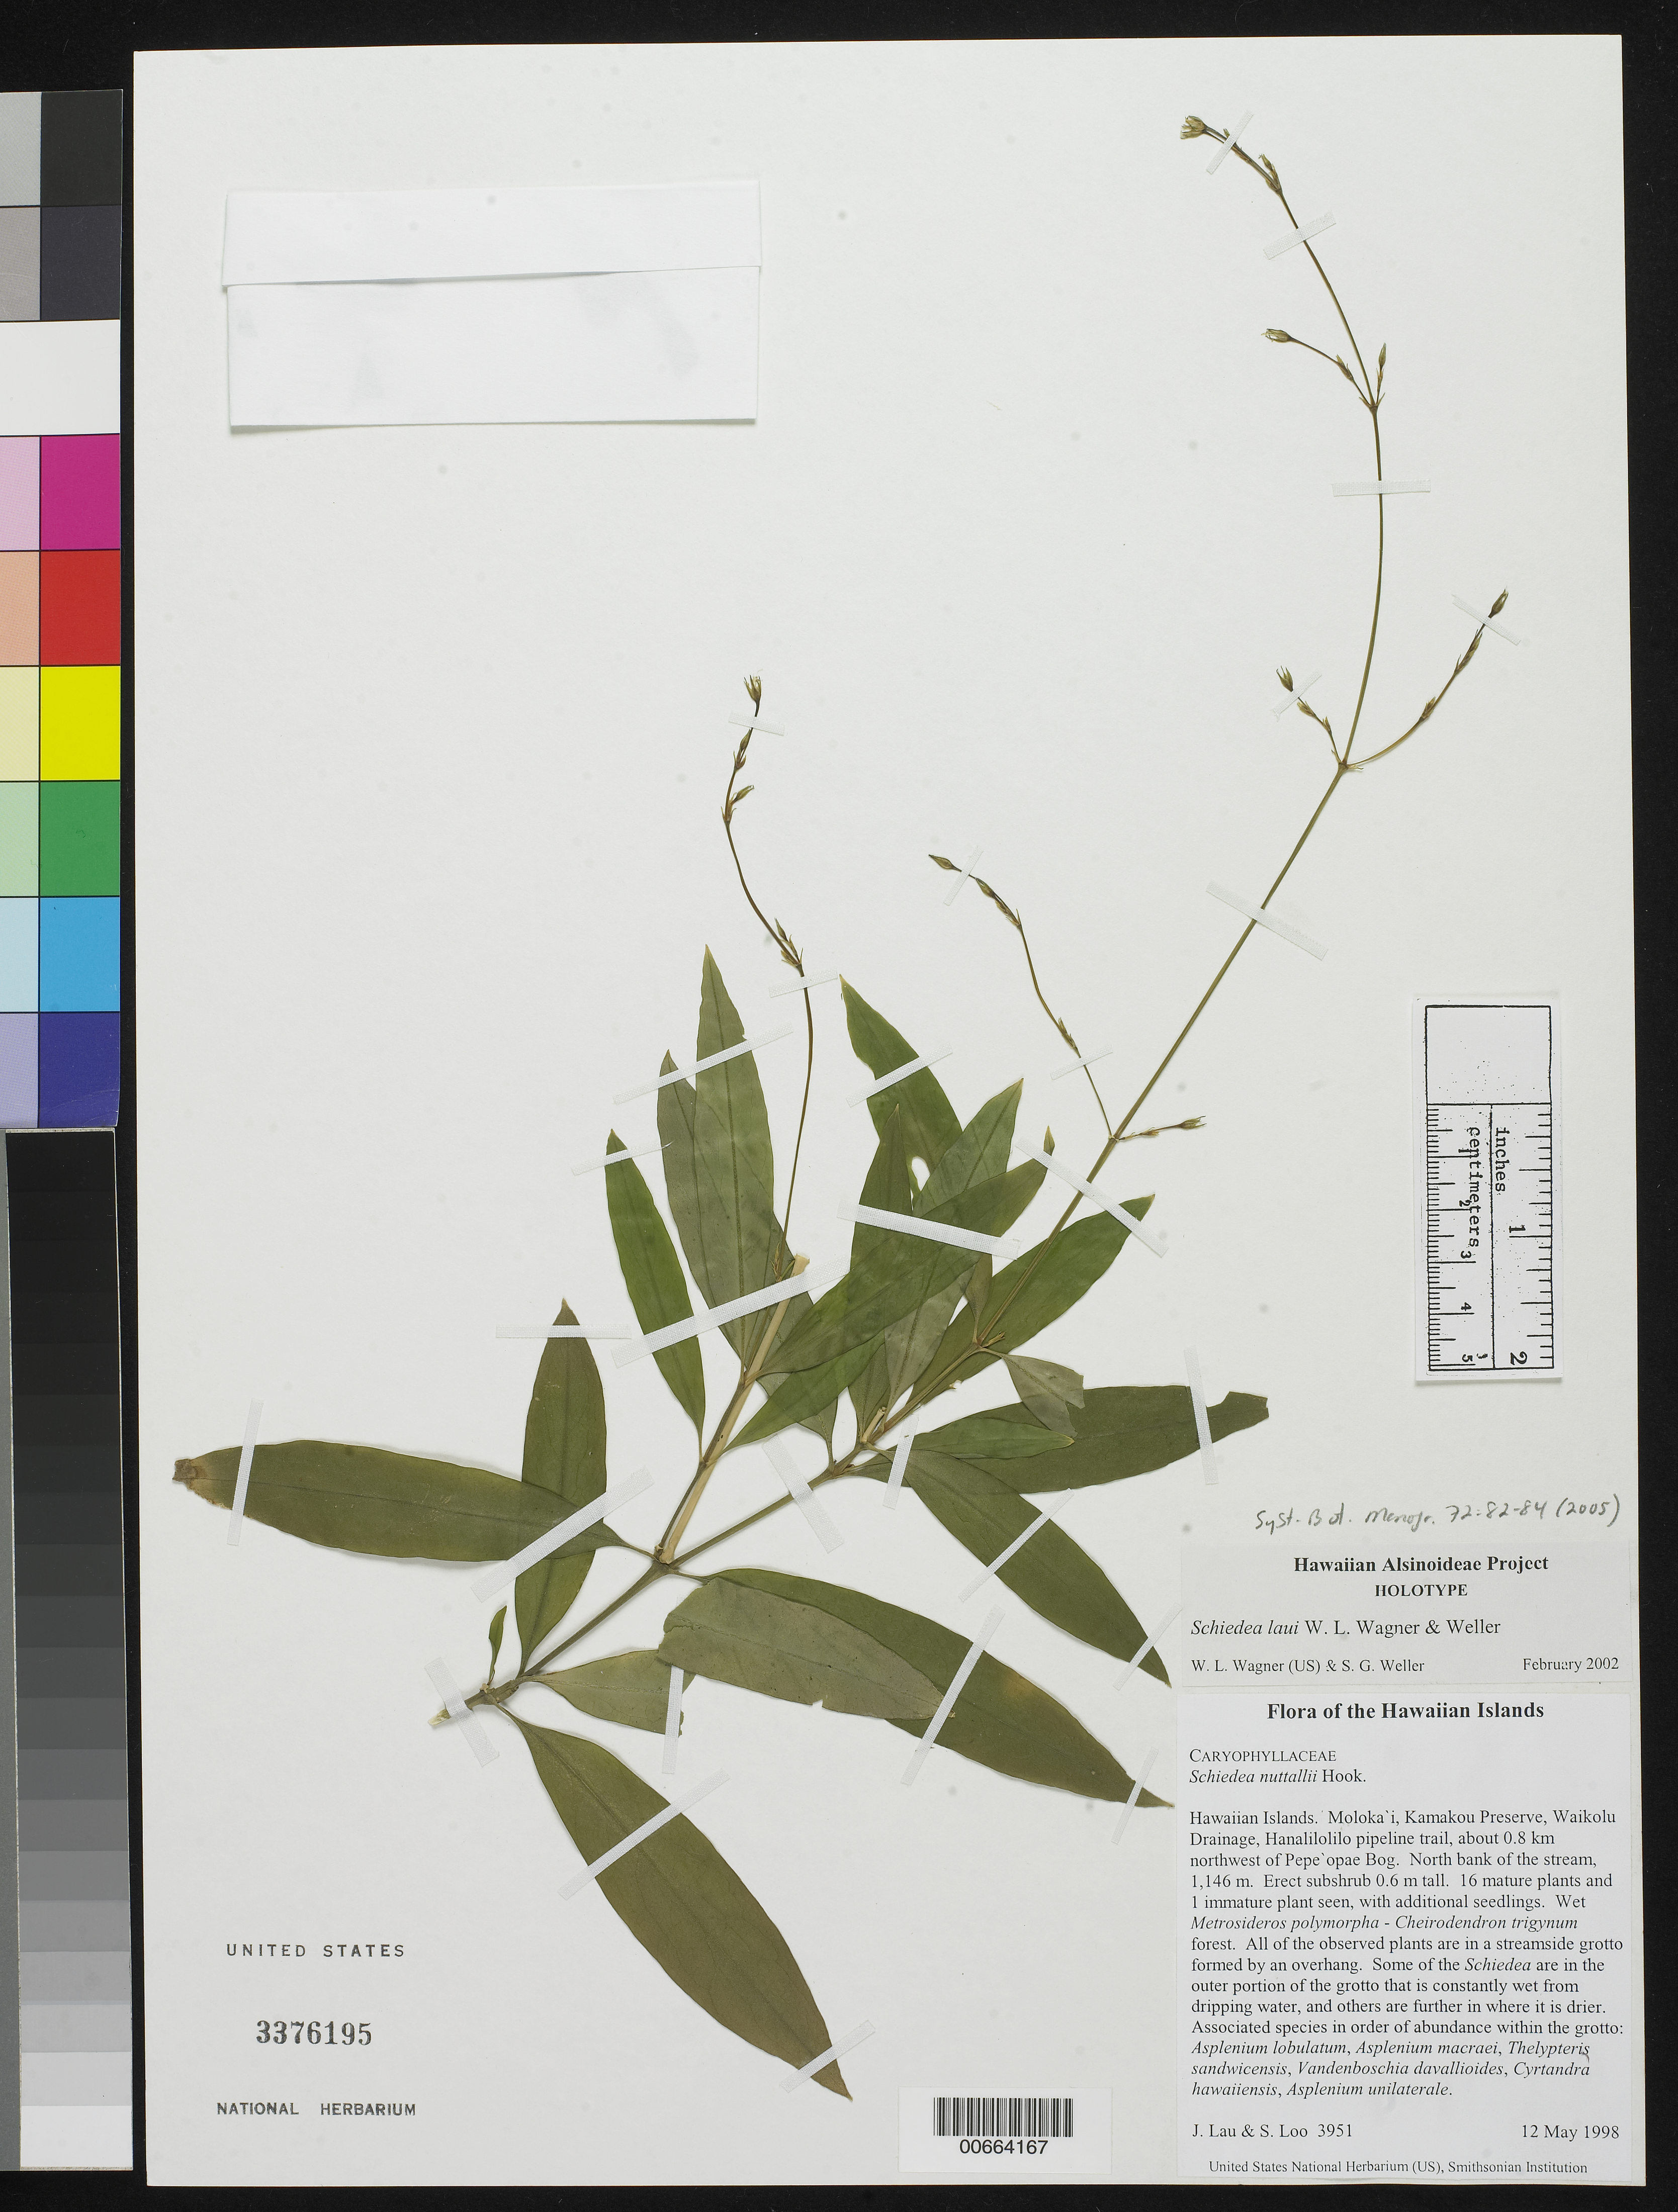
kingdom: Plantae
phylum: Tracheophyta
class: Magnoliopsida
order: Caryophyllales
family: Caryophyllaceae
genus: Schiedea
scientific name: Schiedea laui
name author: W.L. Wagner & Weller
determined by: Wagner, W. L.; Weller, Stephen G.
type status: Holotype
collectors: J. Lau & S. Loo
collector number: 3951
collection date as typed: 12 May 1998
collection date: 1998-05-12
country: United States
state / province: Hawaii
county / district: Maui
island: Moloka'i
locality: Hawaiian Islands. Moloka'I, Kamakou Preserve, Waikolu Drainage, Hanalilolilo pipeline trail, about 0.8 km northwest of Pepe'opae Bog. North bank of the stream.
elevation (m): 1146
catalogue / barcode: US 3376195